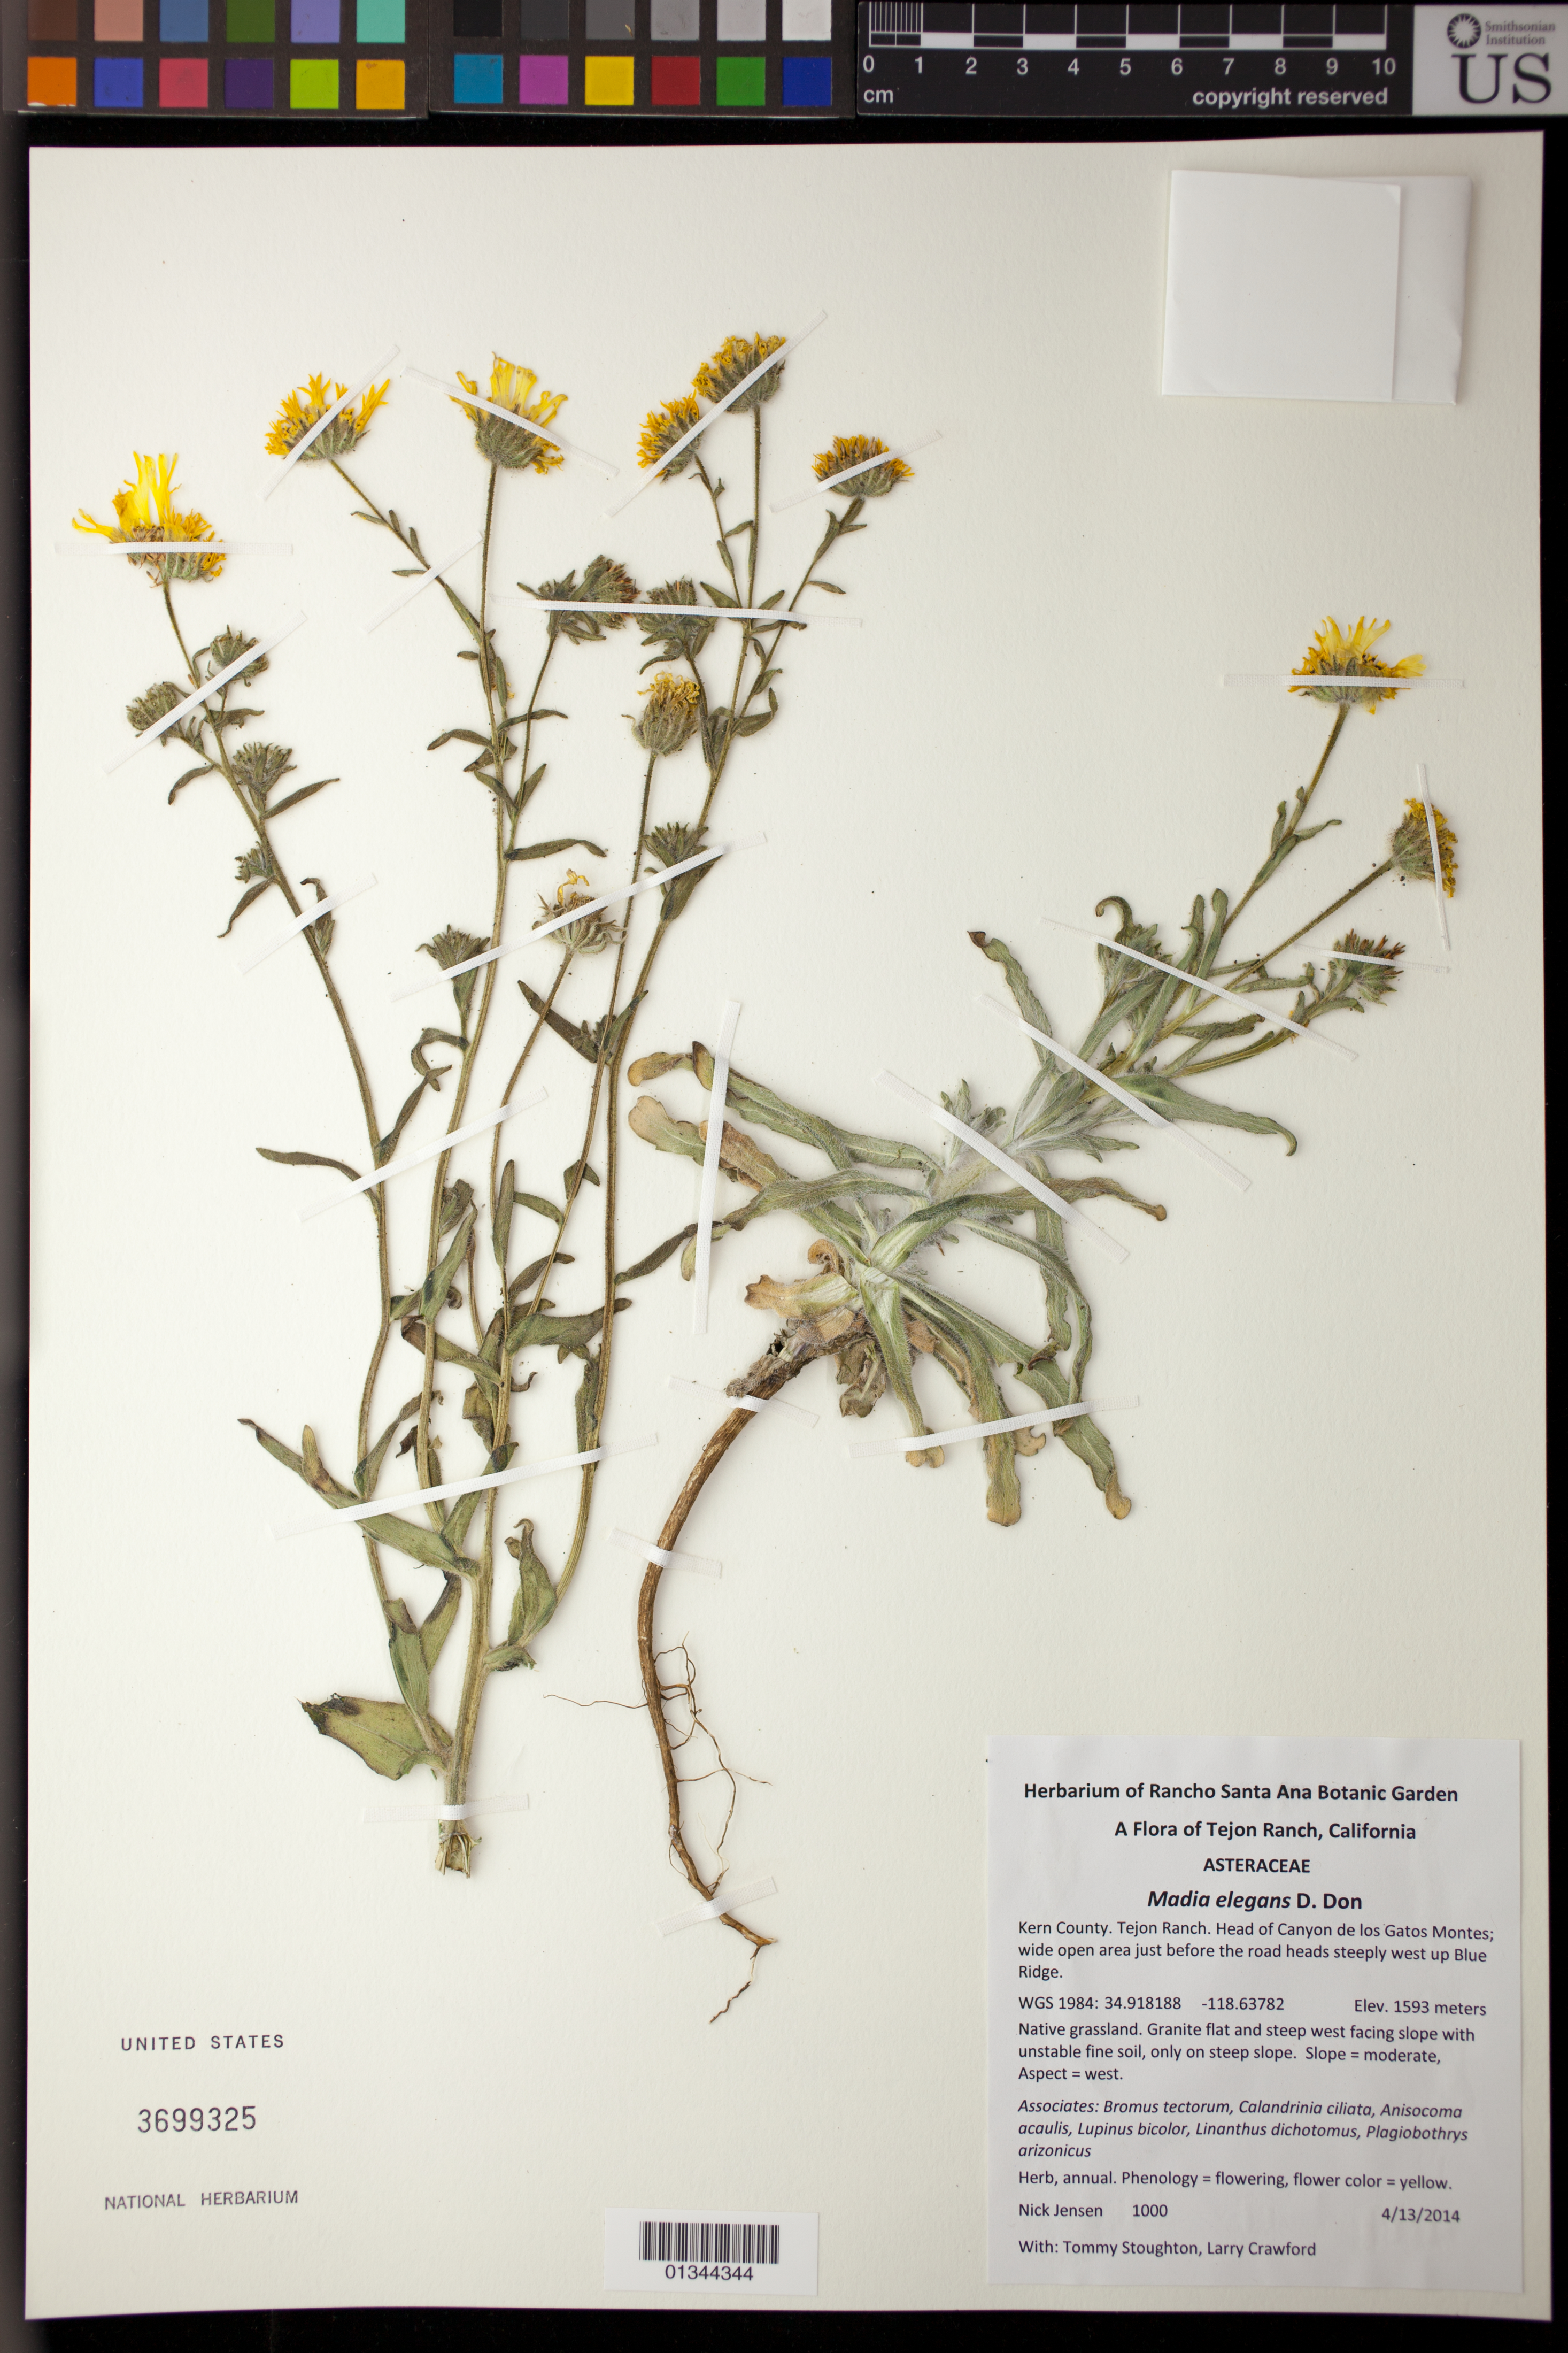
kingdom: Plantae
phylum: Tracheophyta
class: Magnoliopsida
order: Asterales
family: Asteraceae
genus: Madia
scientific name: Madia elegans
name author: D. Don ex Lindl.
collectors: N. Jensen, T. Stoughton & L. Crawford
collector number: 1000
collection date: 2014-04-13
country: United States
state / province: California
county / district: Kern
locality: Tejon Ranch, head of Canyon de los Gatos Montes; wide open area just before the road heads steeply west up Blue Ridge.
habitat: Native grassland. Granite flat and steep west facing slope with unstable fine soil, only on steep slope.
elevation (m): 1593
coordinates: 34.918188, -118.63782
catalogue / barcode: US 3699325